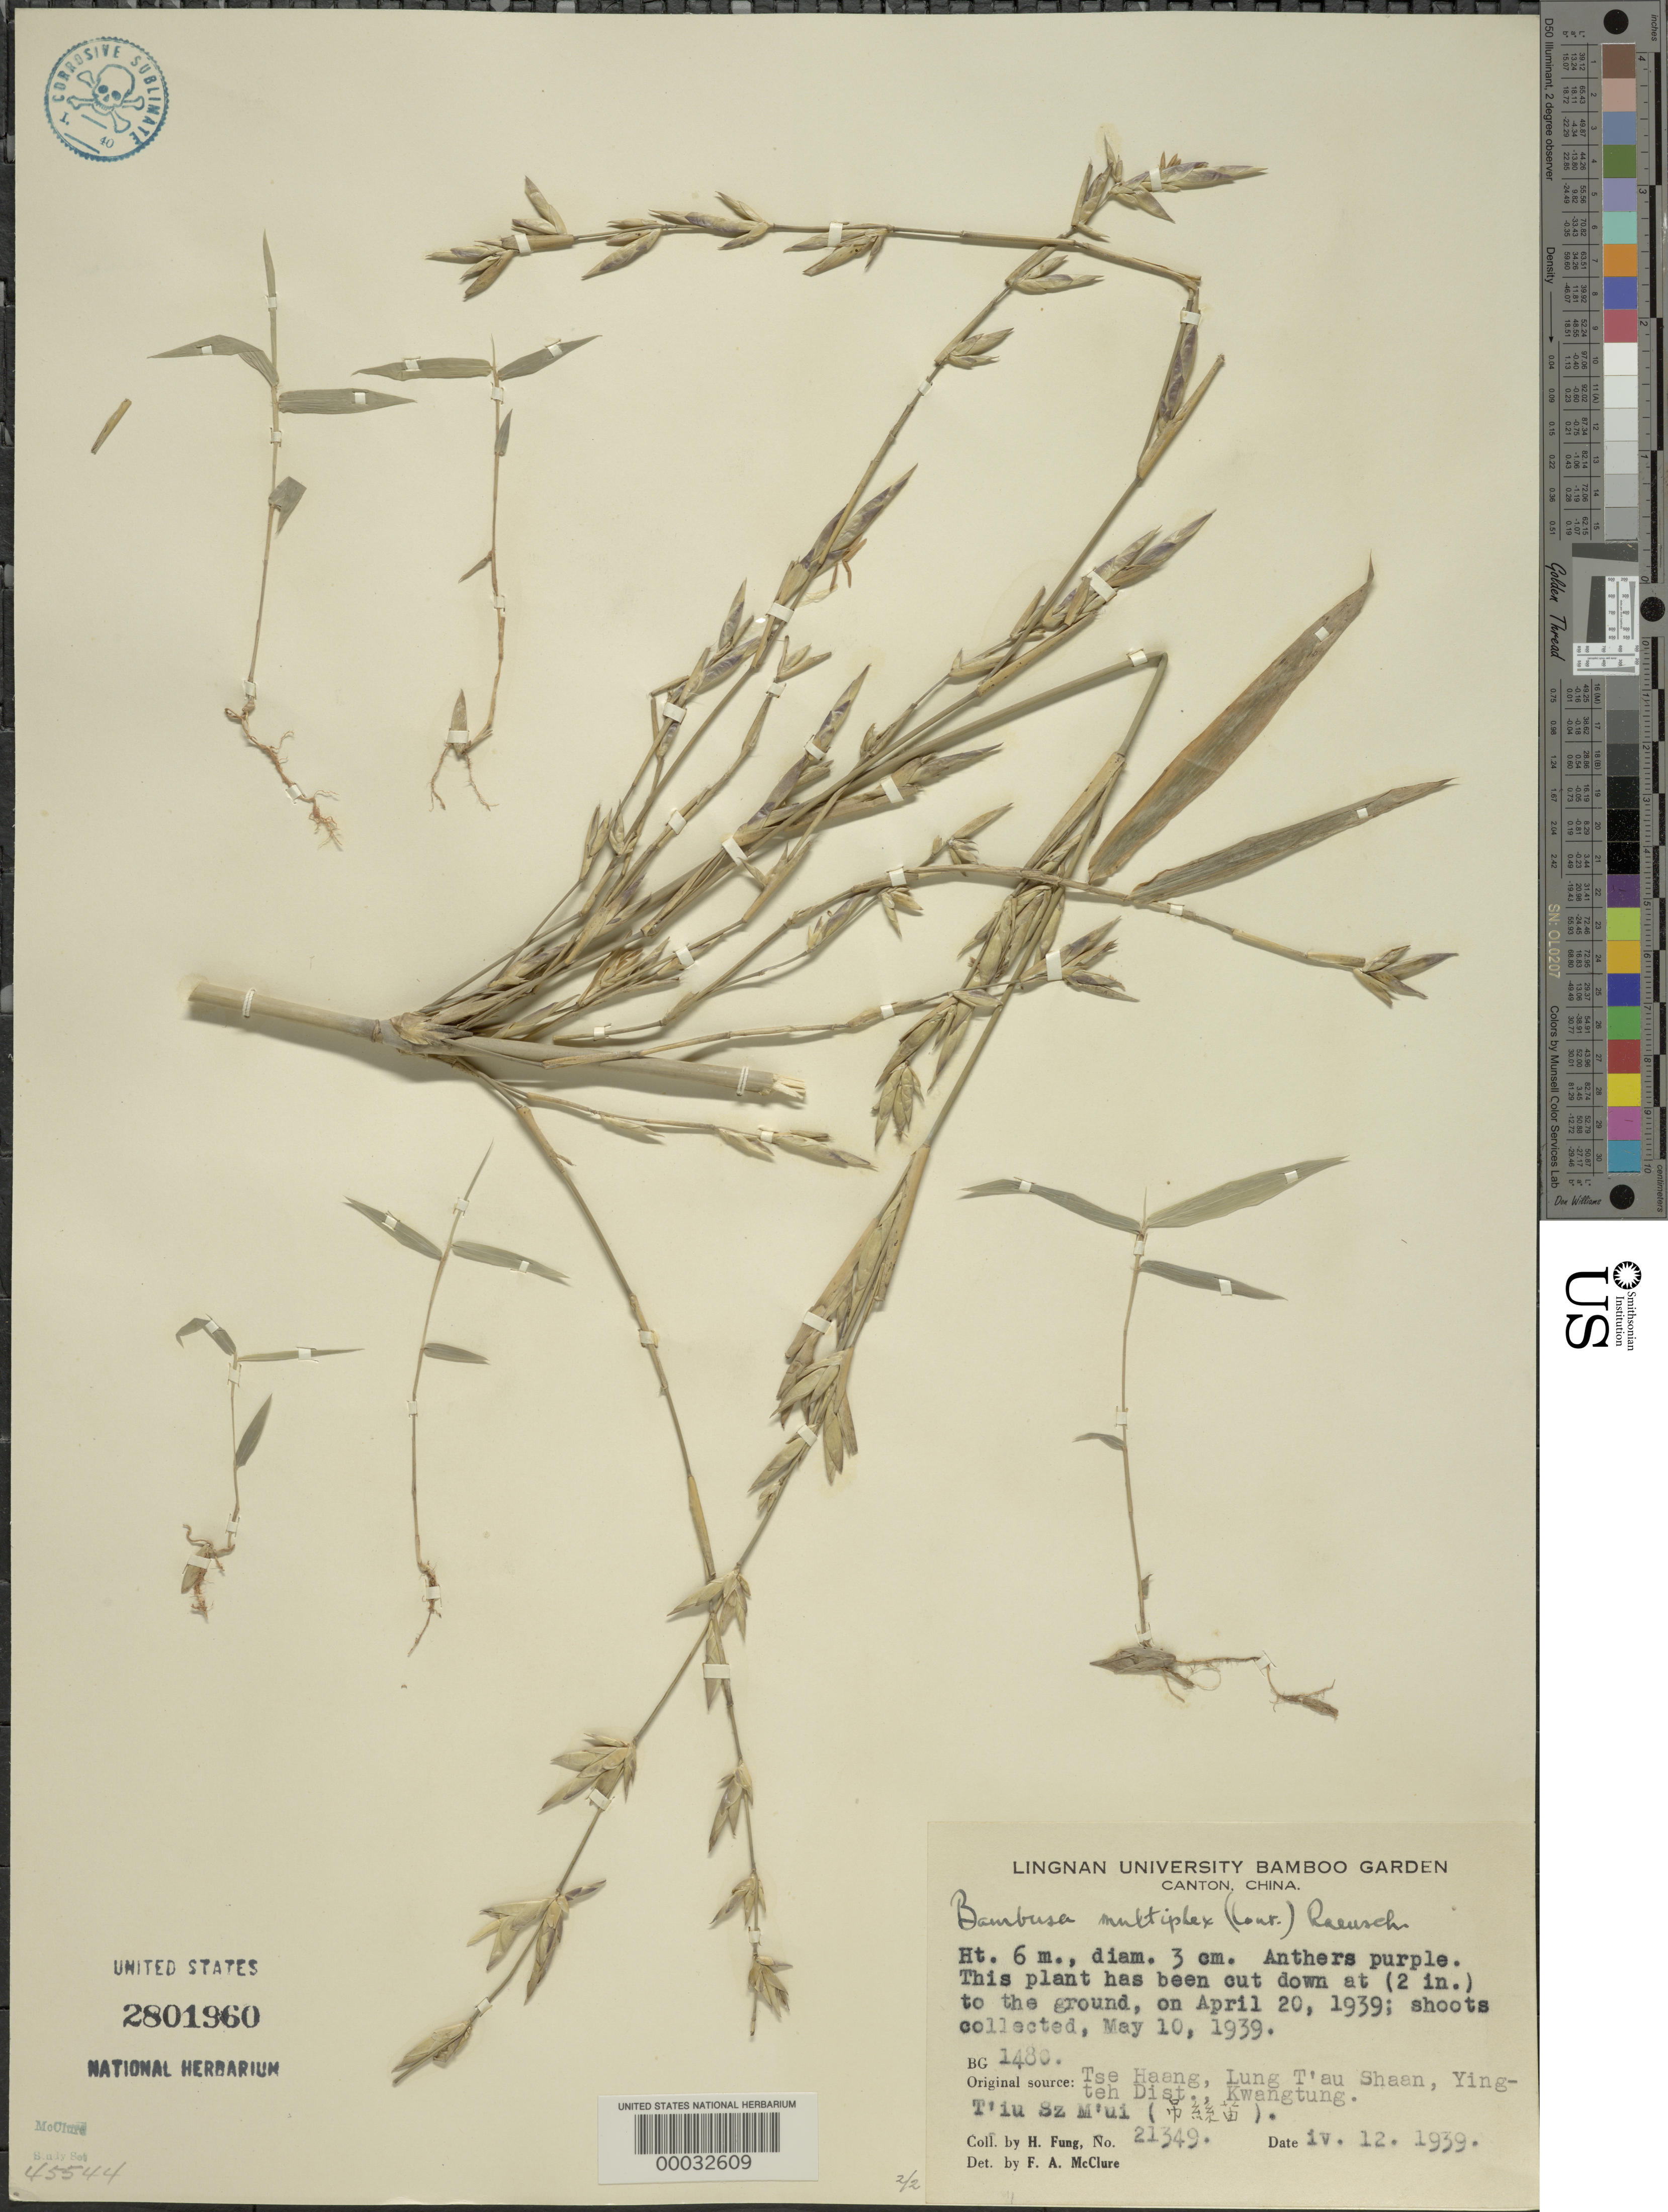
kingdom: Plantae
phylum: Tracheophyta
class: Liliopsida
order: Poales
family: Poaceae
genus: Bambusa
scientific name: Bambusa multiplex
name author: (Lour.) Raeusch. ex Schult. & Schult. f.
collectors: H. L. Fung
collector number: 21349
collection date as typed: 12 Apr 1939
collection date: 1939-04-12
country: China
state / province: Guangdong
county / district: Kuh-kiang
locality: Lung Tau Shaan, Tse Haang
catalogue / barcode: US 2801960